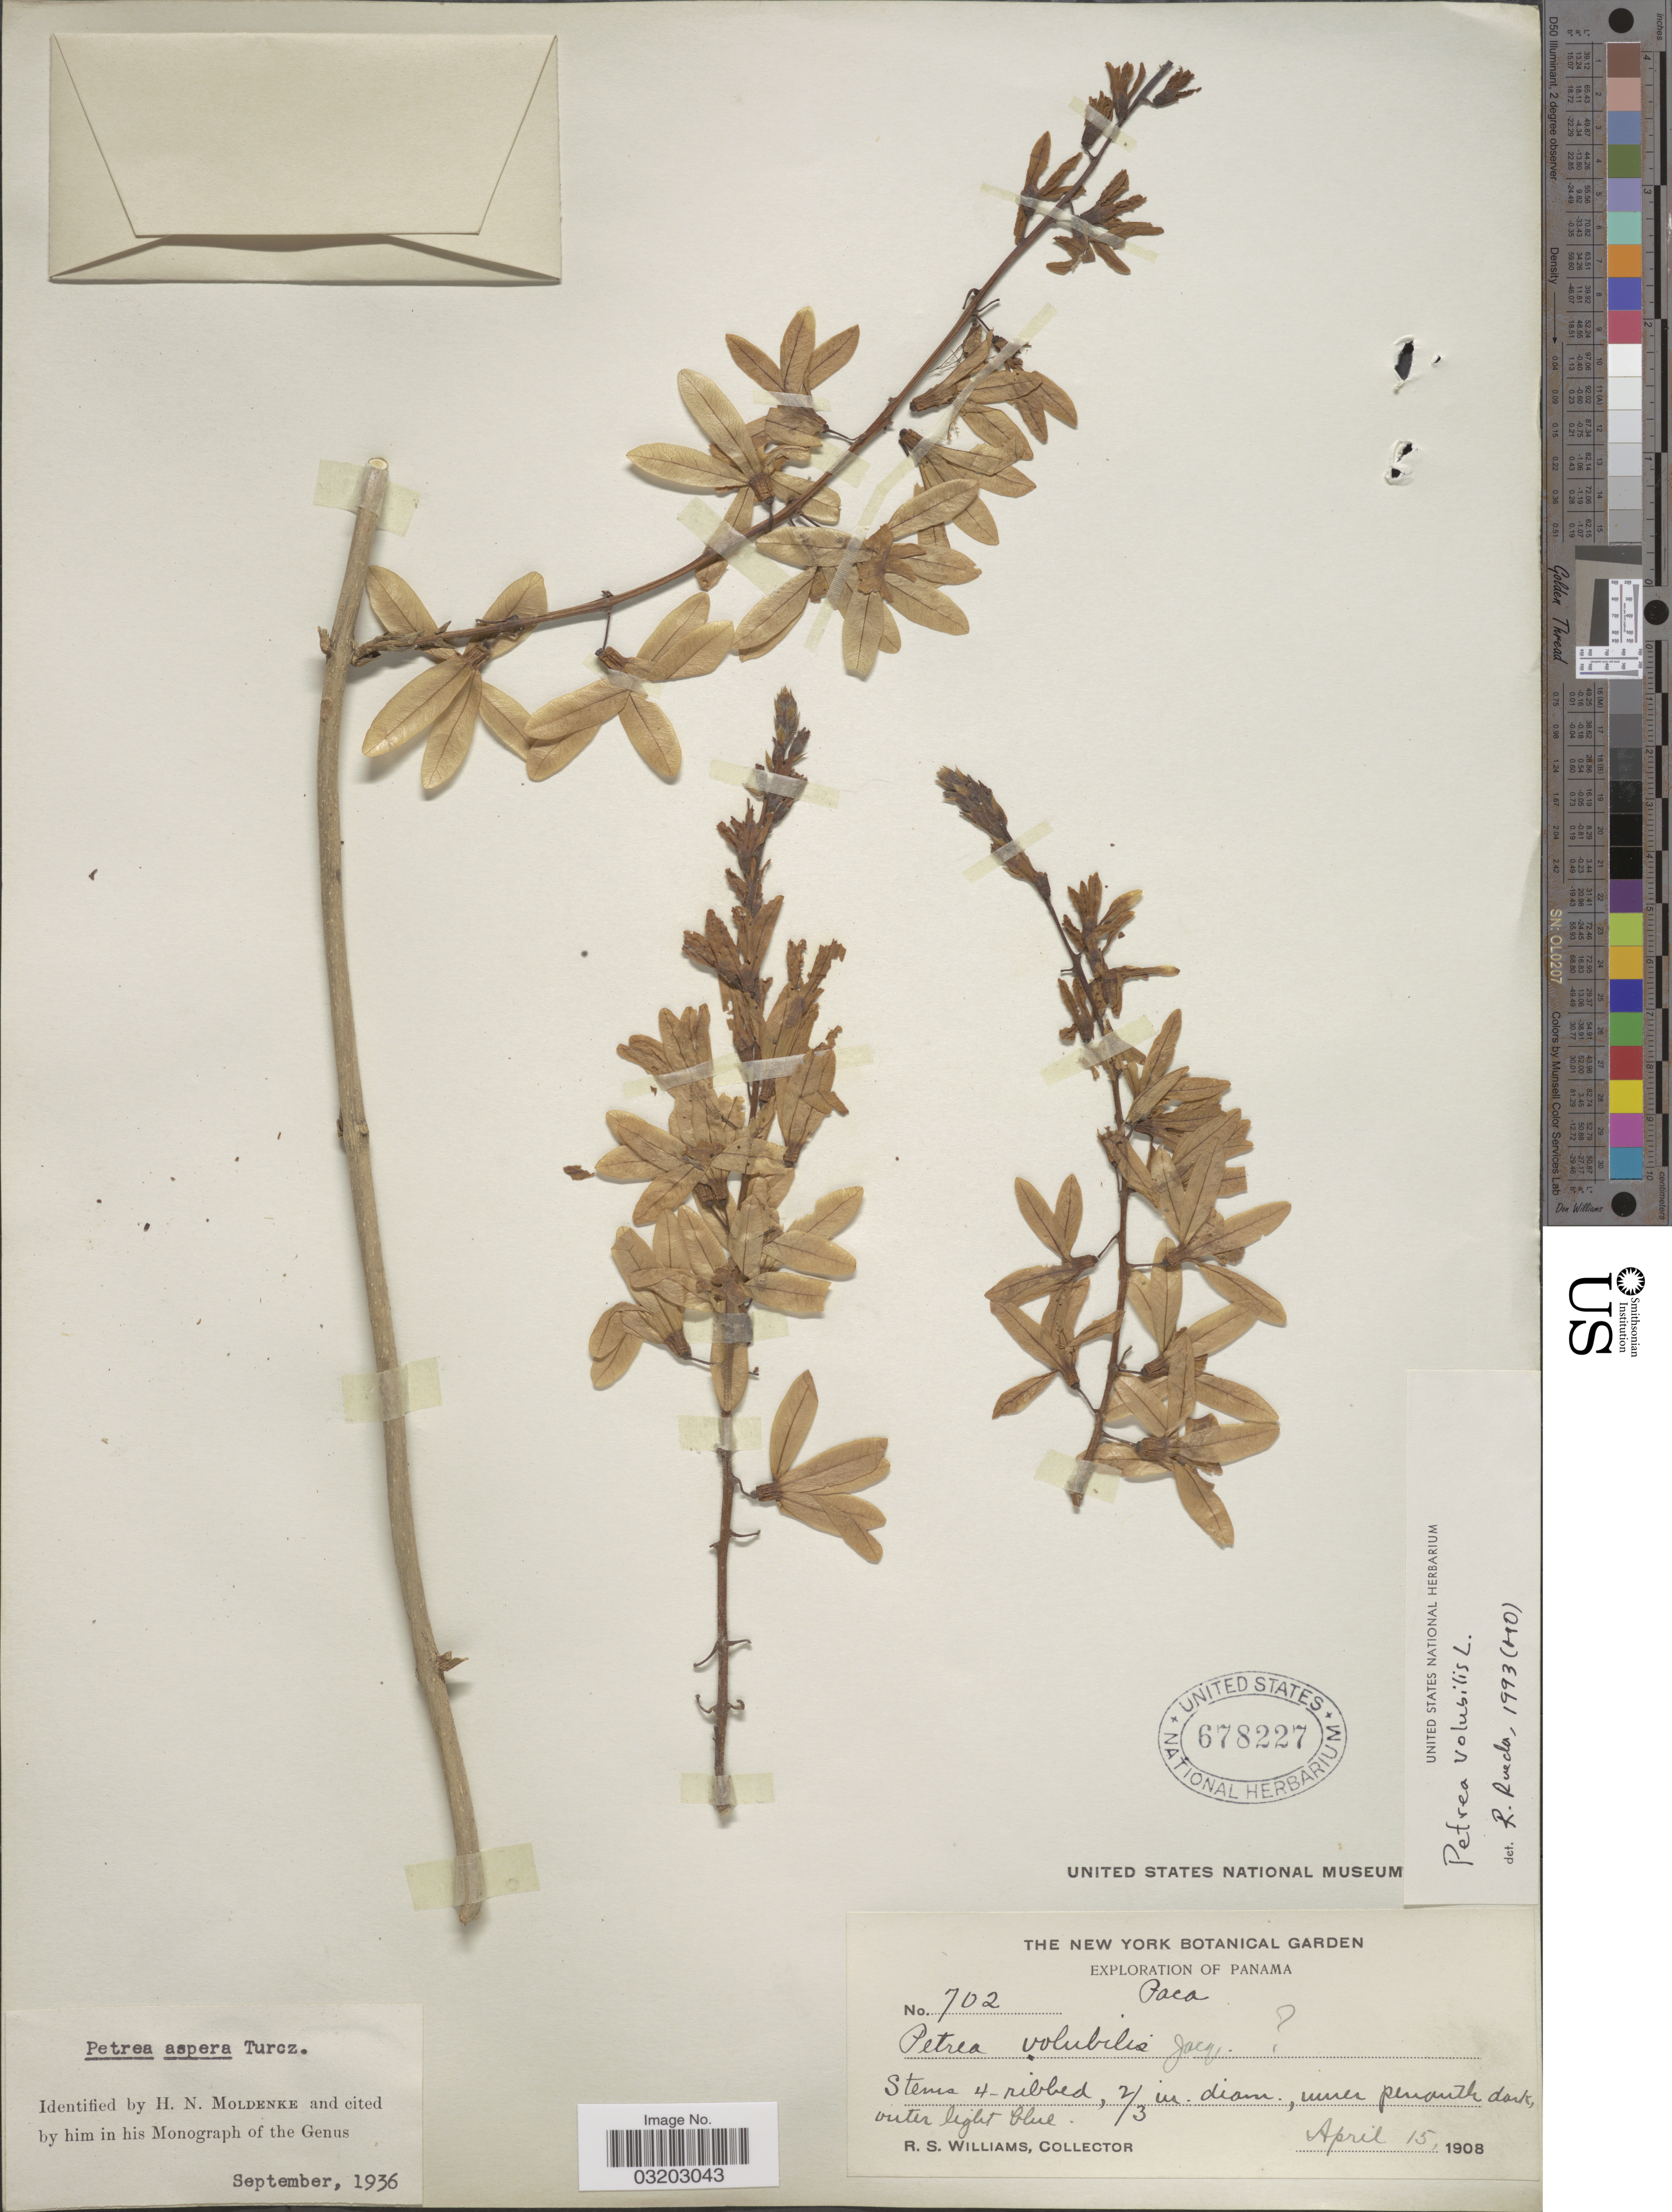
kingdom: Plantae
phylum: Tracheophyta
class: Magnoliopsida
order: Lamiales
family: Verbenaceae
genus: Petrea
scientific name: Petrea volubilis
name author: L.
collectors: R. S. Williams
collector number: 702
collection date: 1908-04-15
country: Panama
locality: Paca.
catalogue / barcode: US 678227